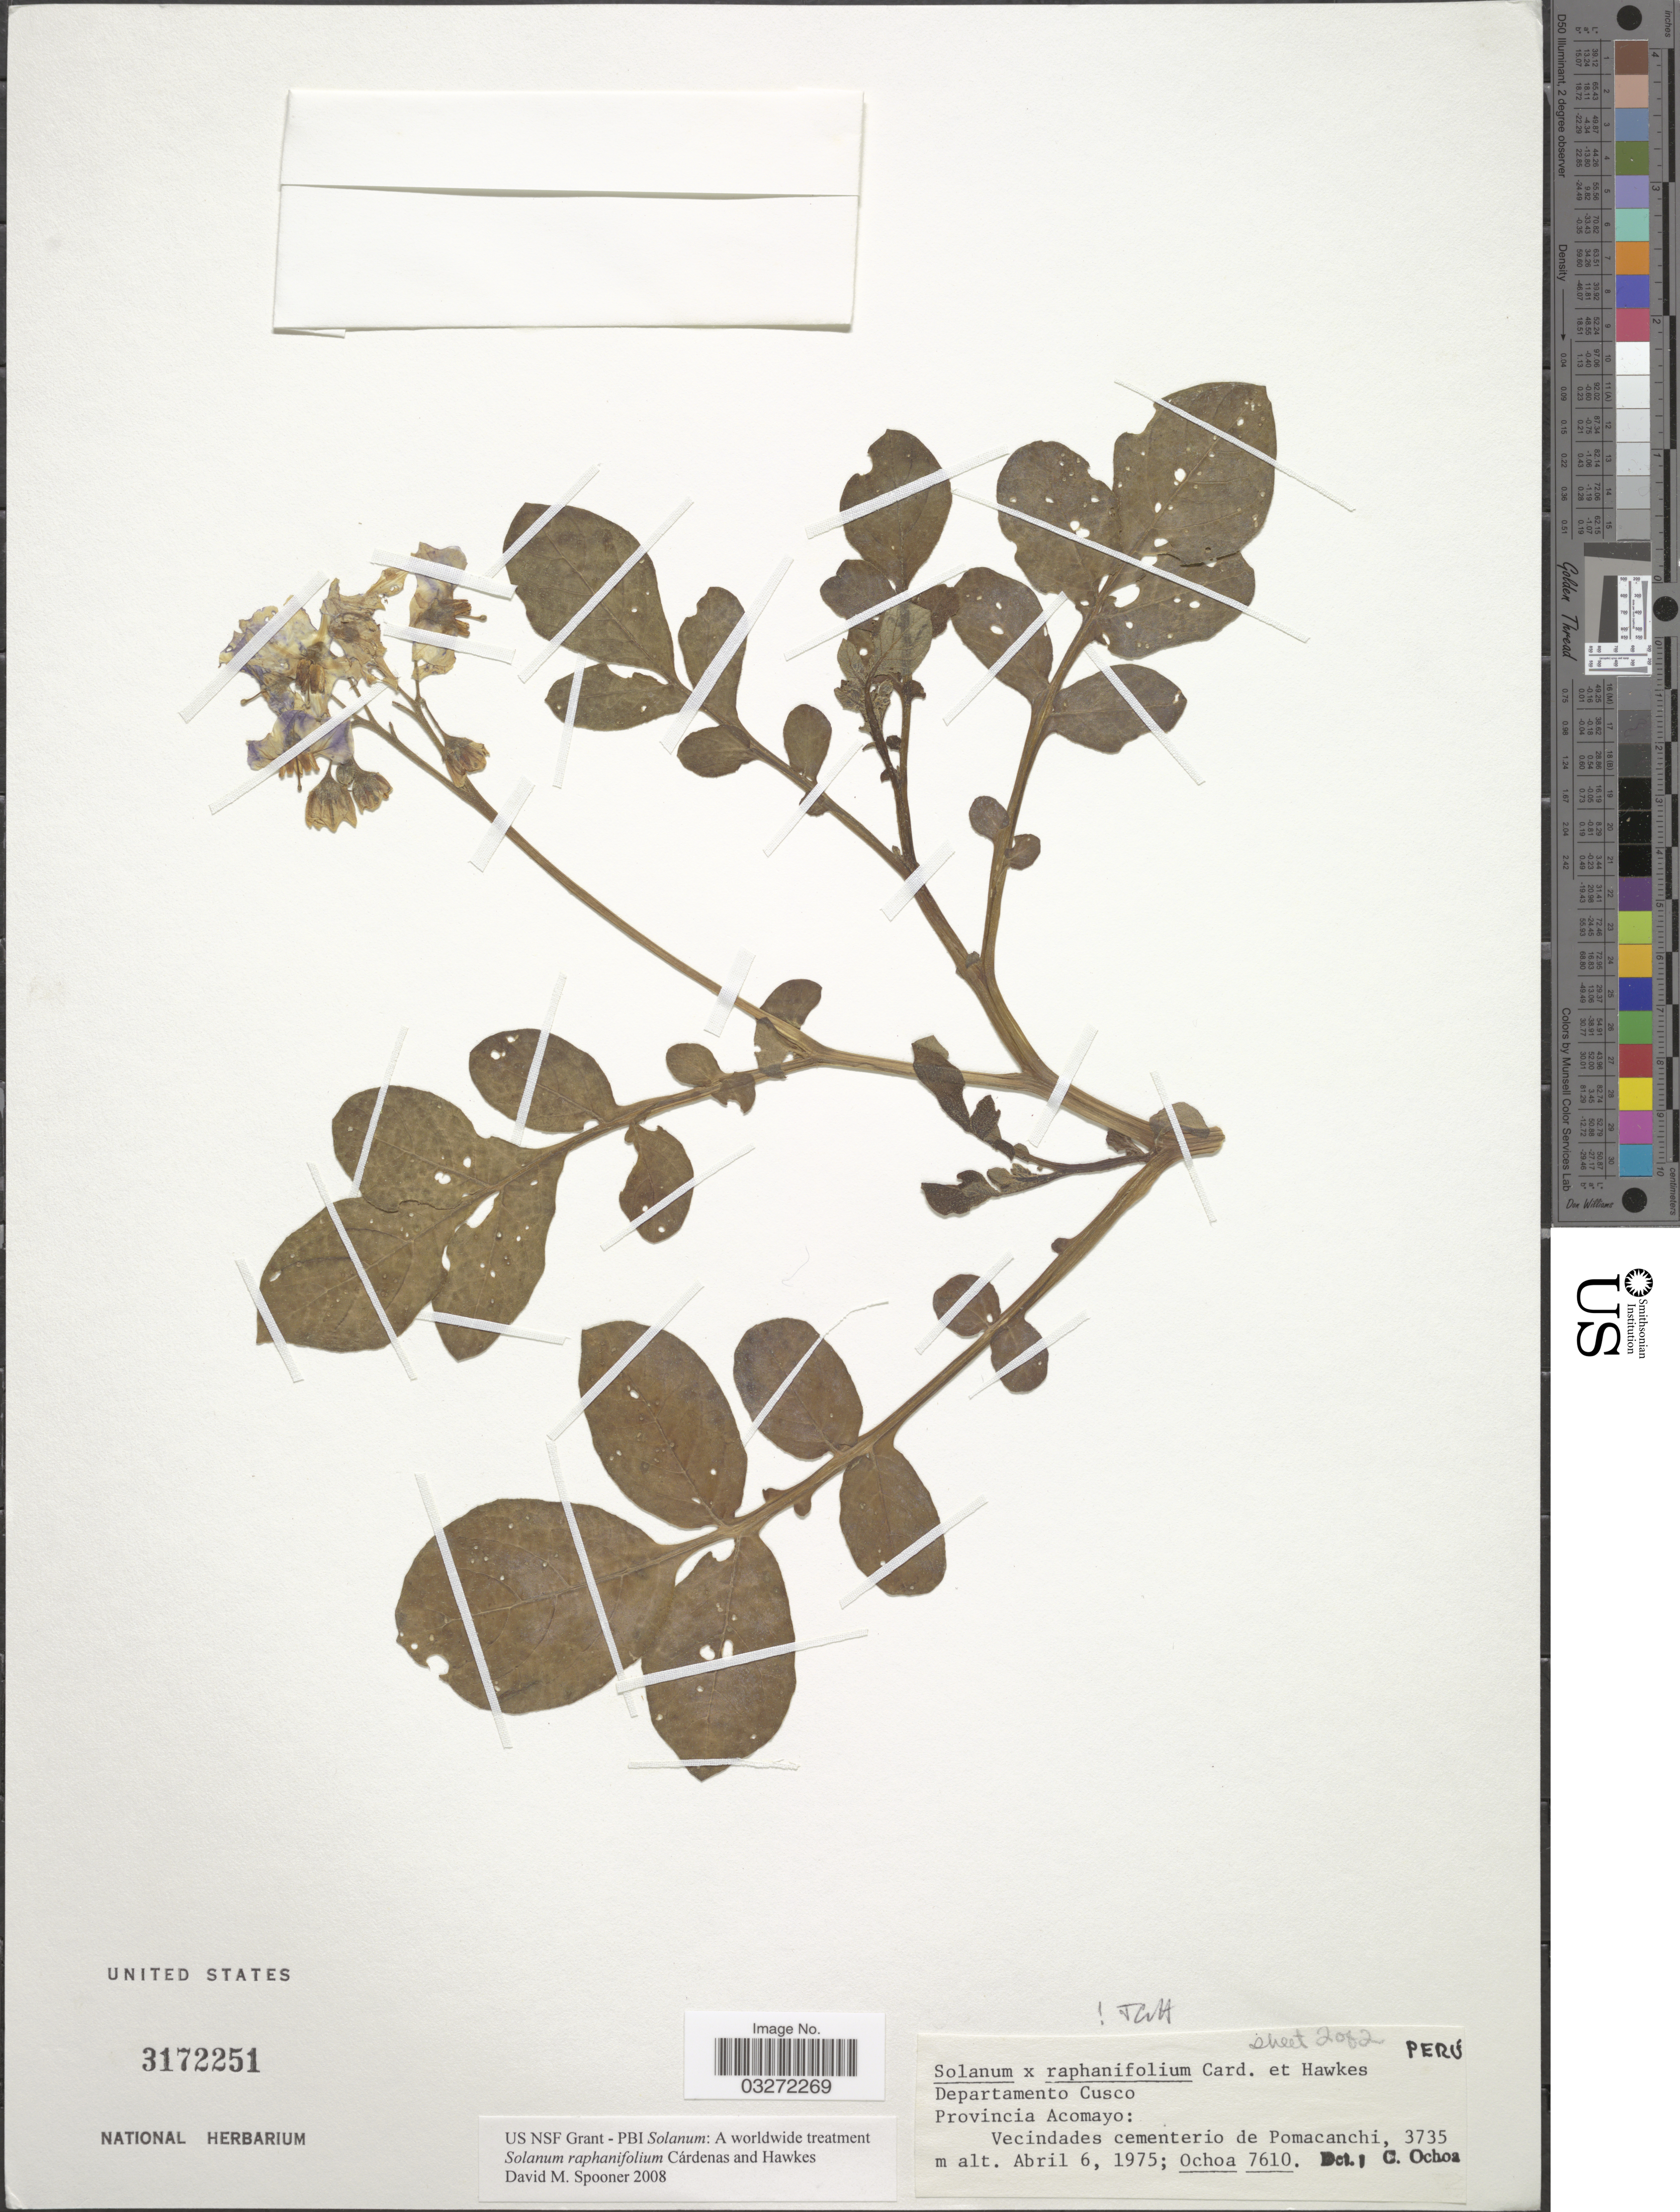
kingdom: Plantae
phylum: Tracheophyta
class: Magnoliopsida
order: Solanales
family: Solanaceae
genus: Solanum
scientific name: Solanum raphanifolium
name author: Cárdenas & Hawkes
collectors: -. Ochoa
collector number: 7610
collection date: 1975-04-06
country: Peru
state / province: Cusco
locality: Departamento Cusco, Provincia Acomayo: Vecindades cementerio de Pomacanchi.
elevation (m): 3735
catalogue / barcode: US 3172251